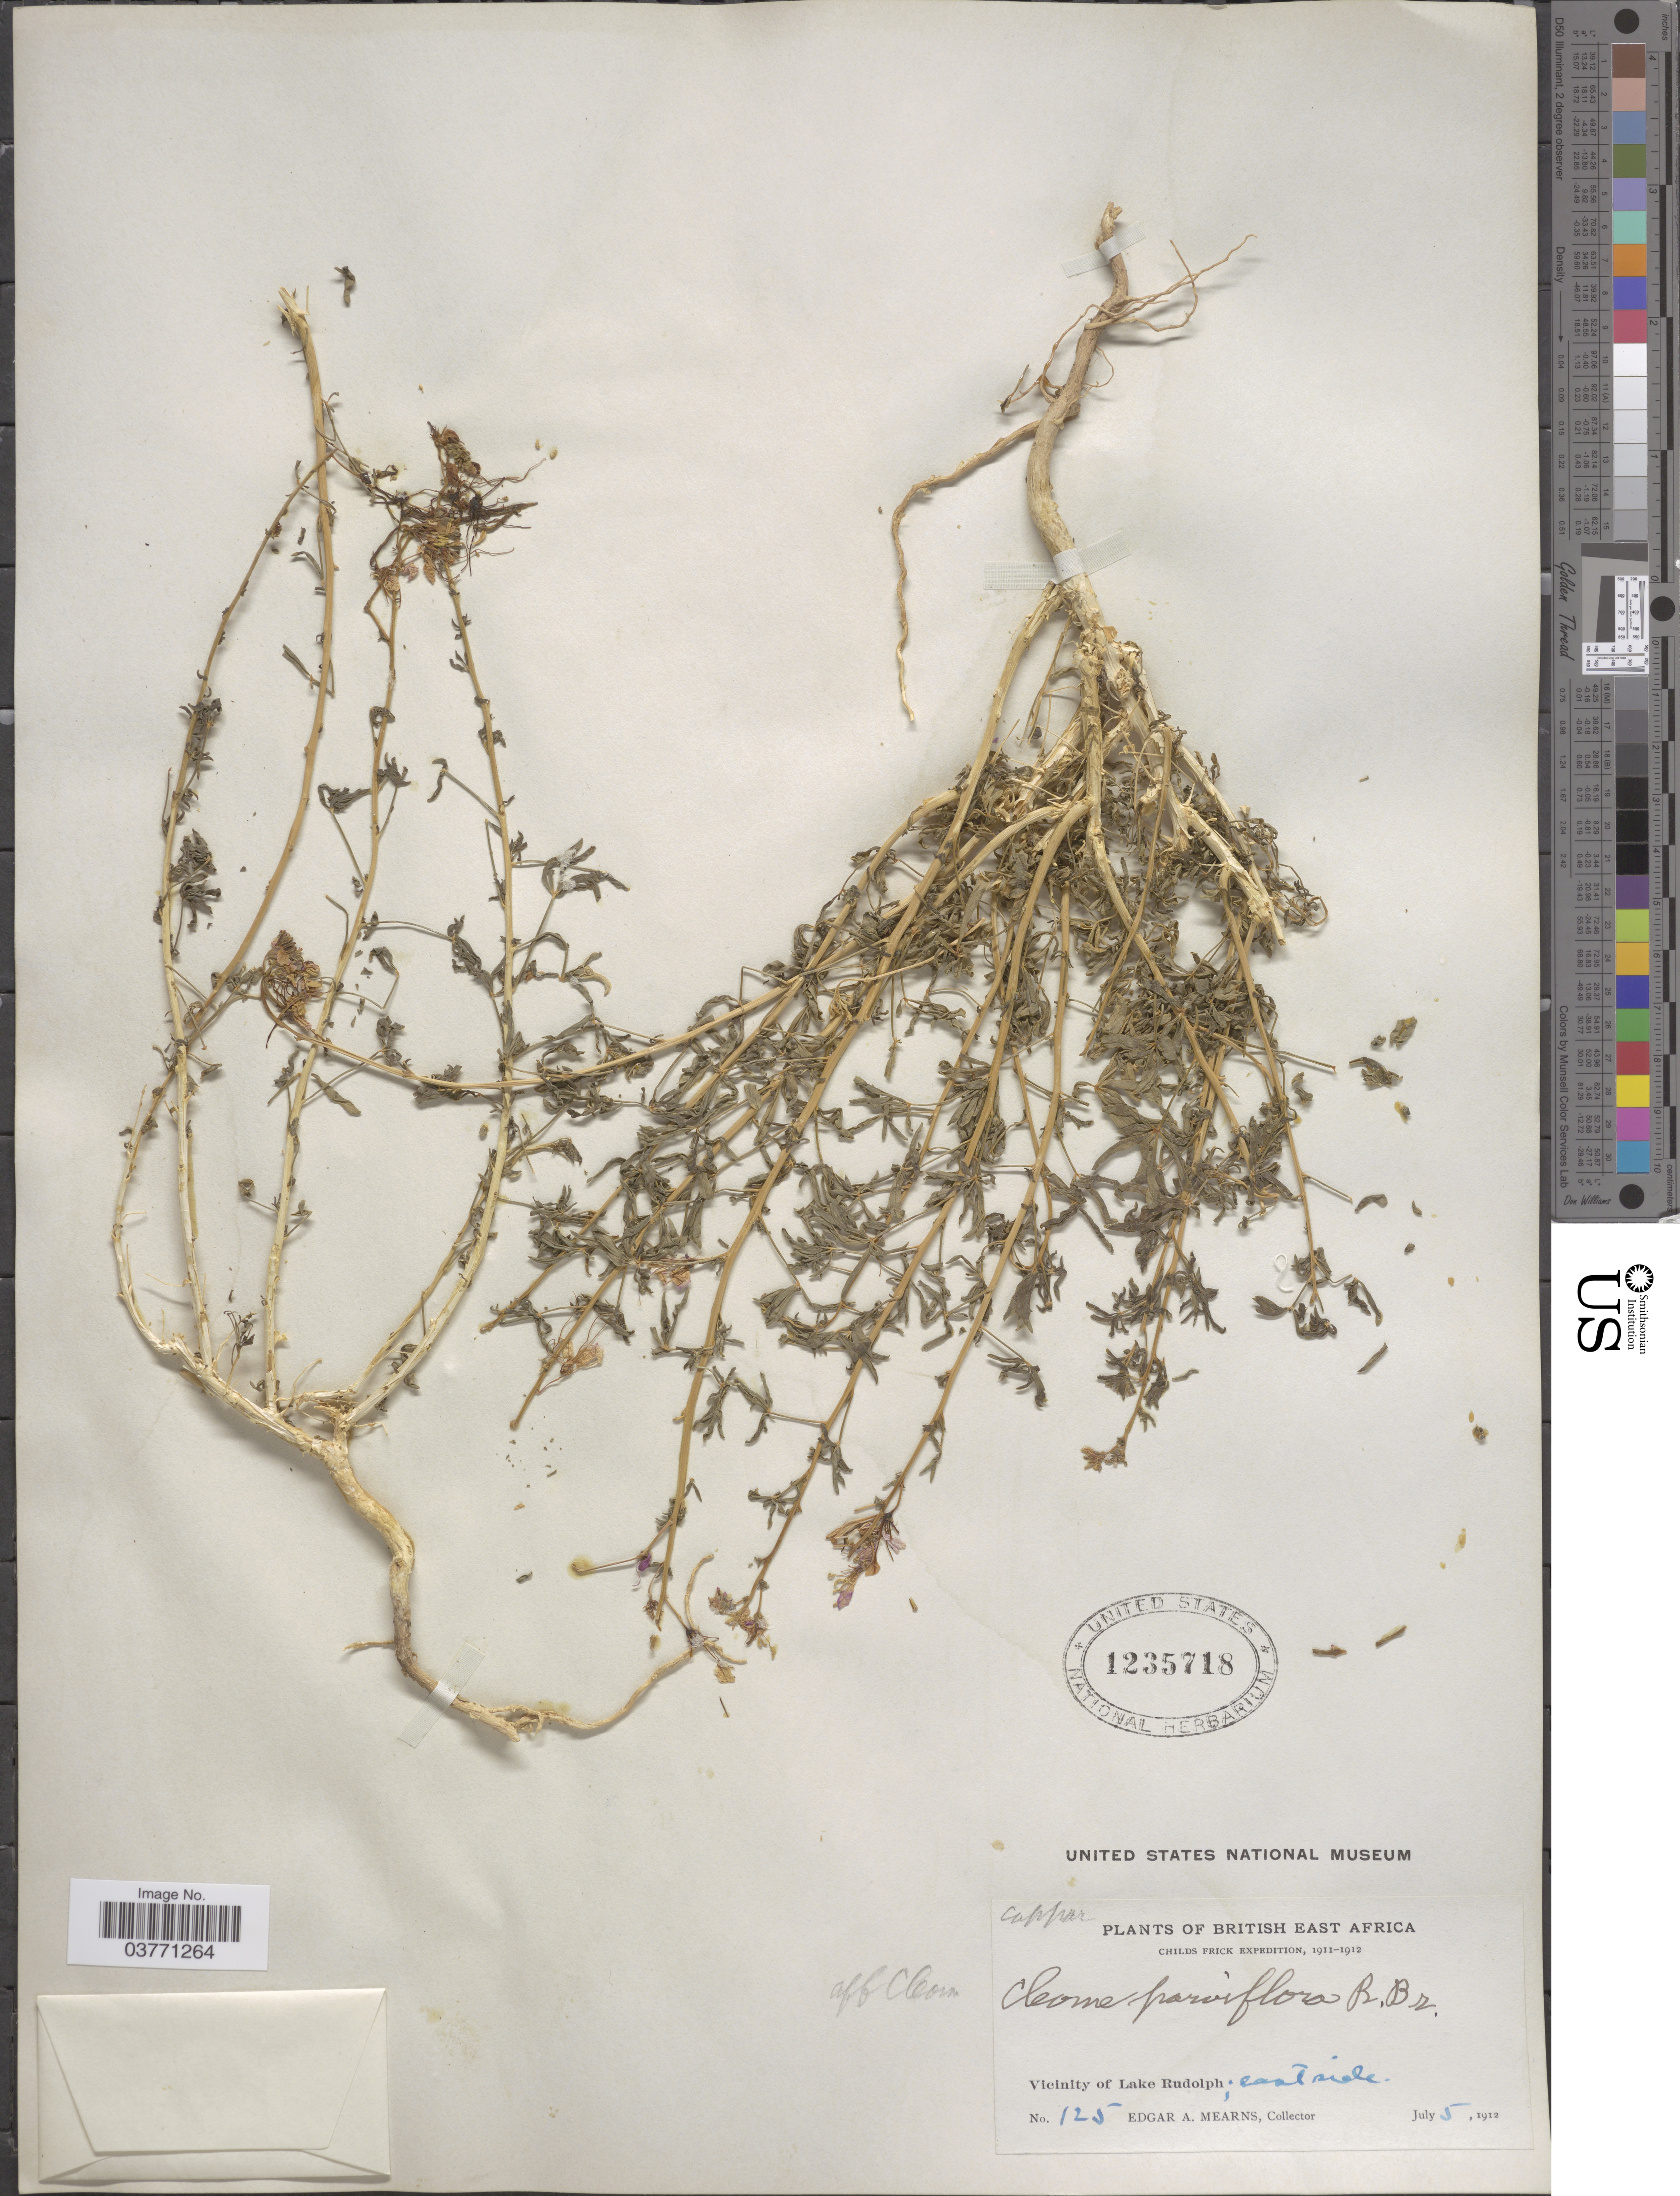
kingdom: Plantae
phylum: Tracheophyta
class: Magnoliopsida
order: Brassicales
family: Cleomaceae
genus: Sieruela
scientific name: Sieruela gallaensis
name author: (Gilg & Gilg-Ben.) Roalson & J.C. Hall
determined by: Strong, Mark T., (BOT), Smithsonian Institution - National Museum of Natural History (UNITED STATES)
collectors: E. A. Mearns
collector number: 125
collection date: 1912-07-05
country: Kenya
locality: British East Africa. Vicinity of Lake Rudolph; east side.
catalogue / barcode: US 1235718